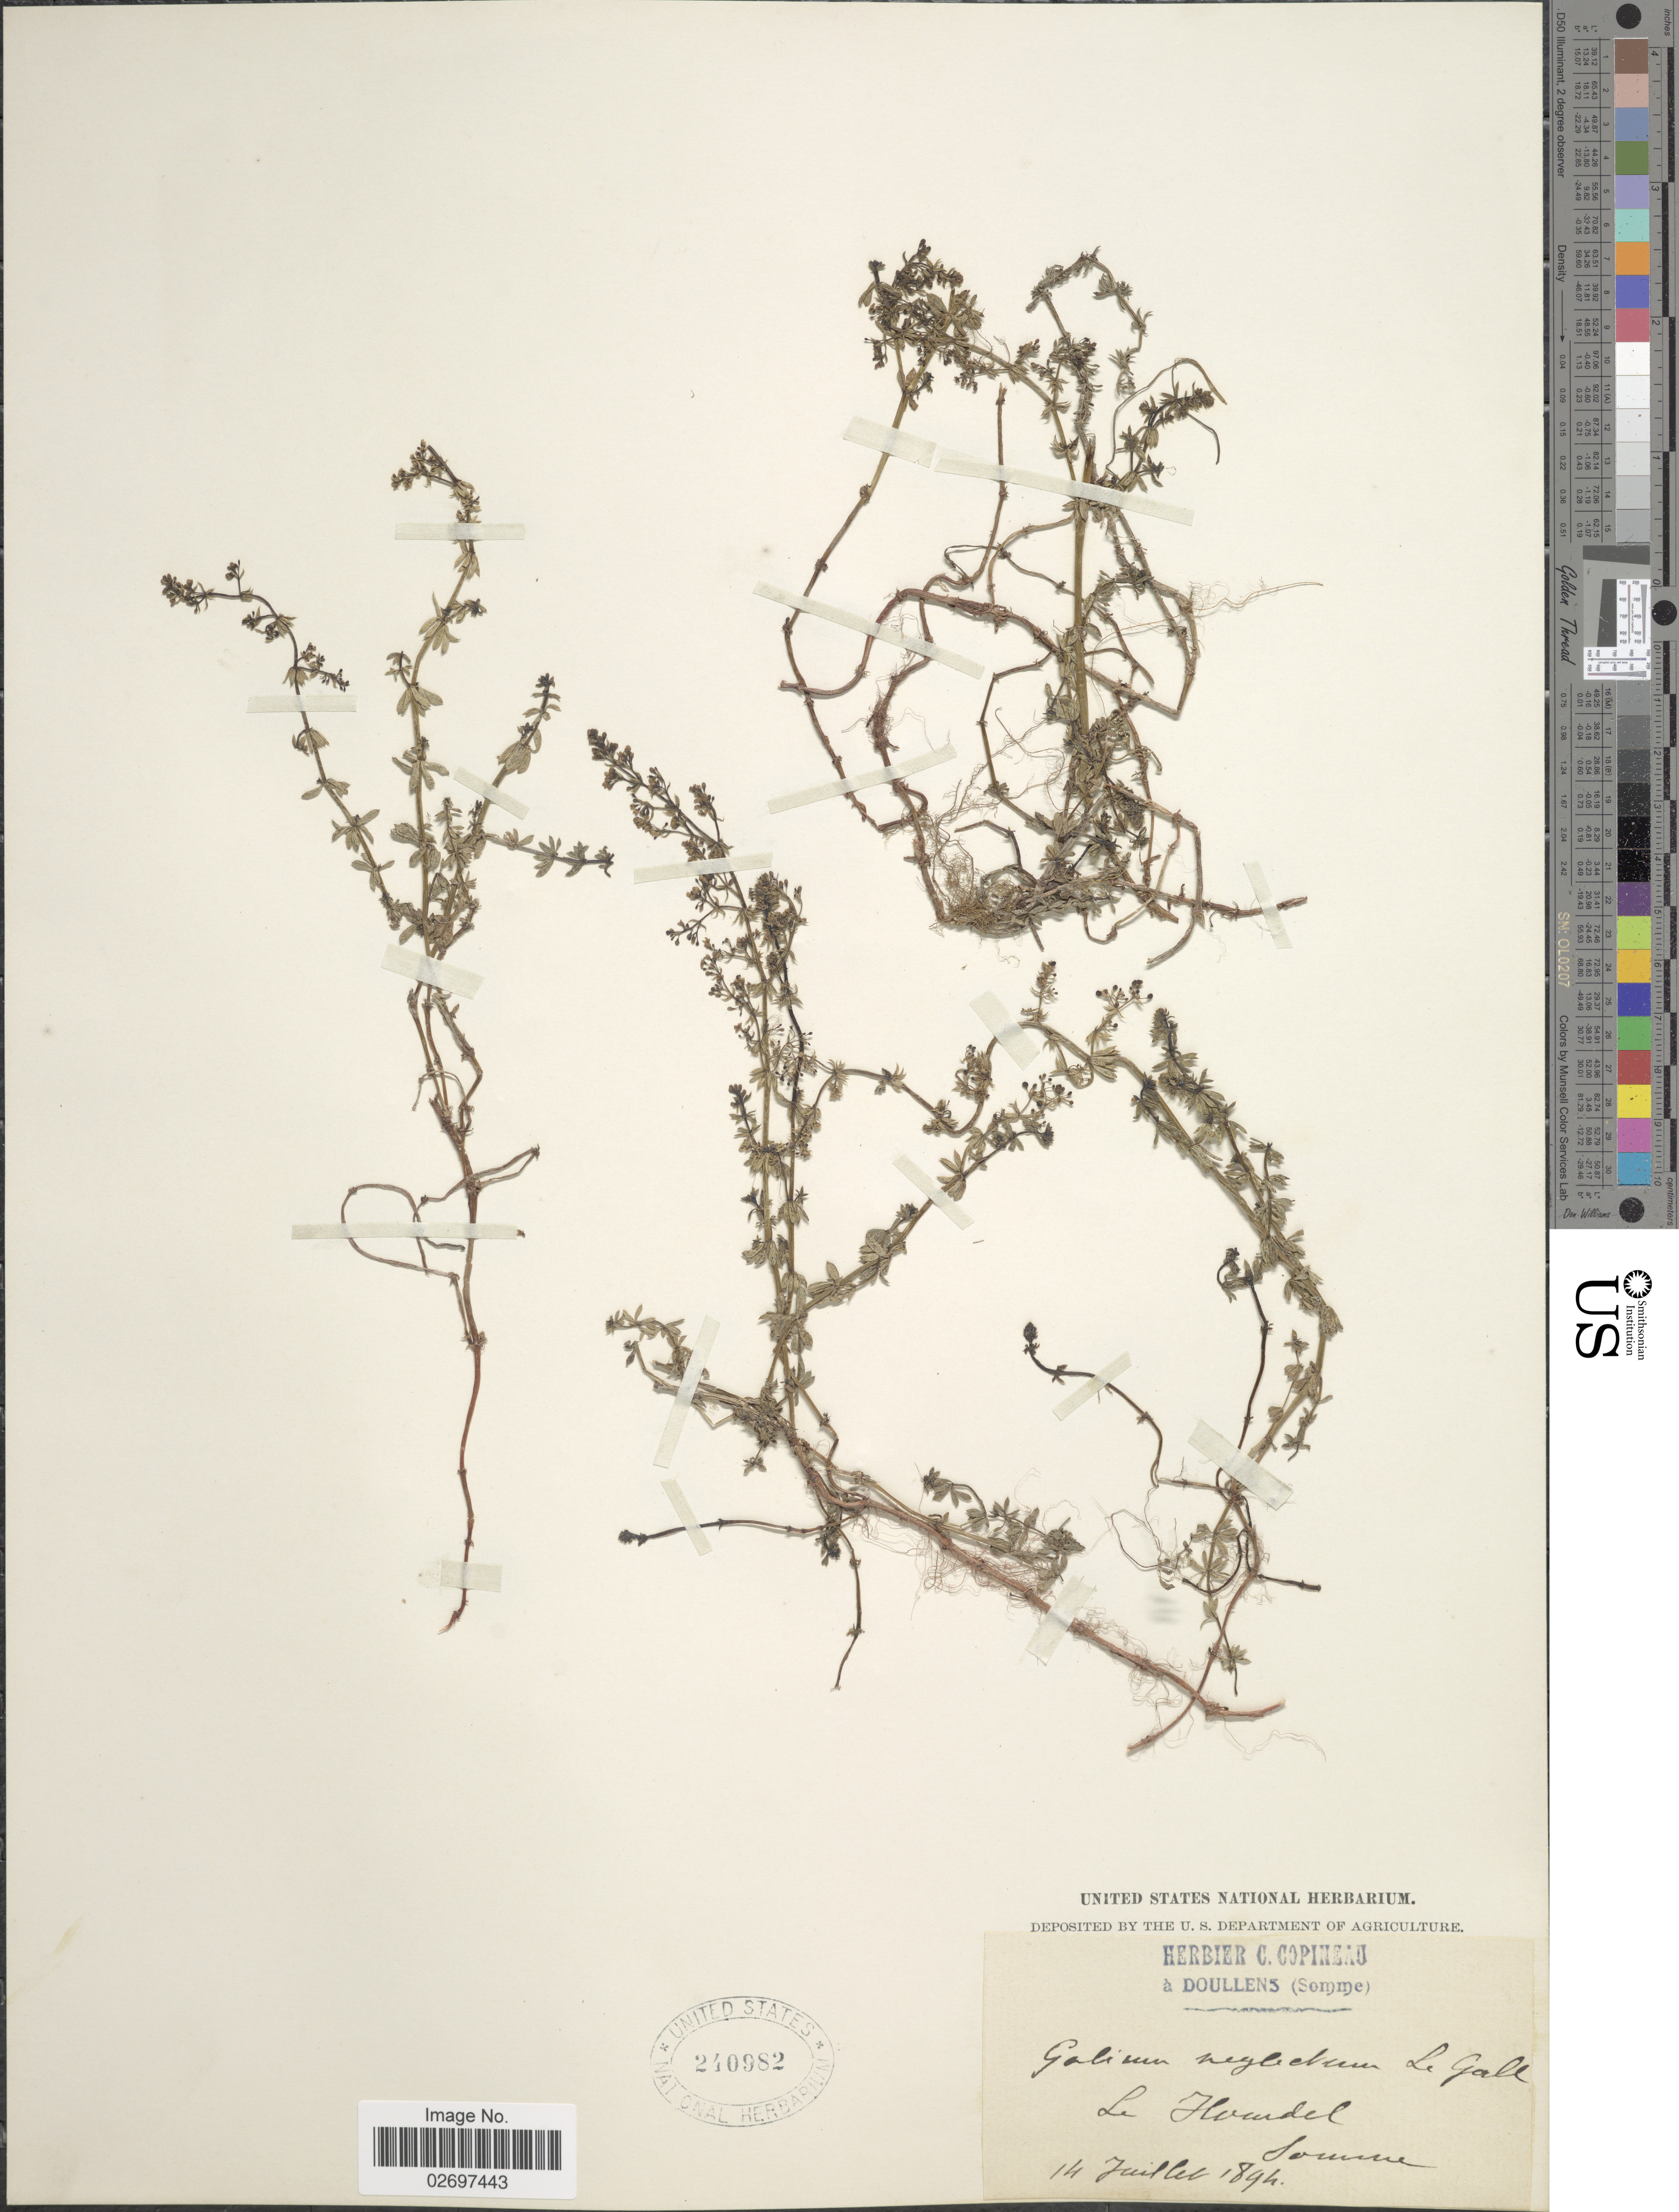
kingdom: Plantae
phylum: Tracheophyta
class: Magnoliopsida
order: Gentianales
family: Rubiaceae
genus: Galium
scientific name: Galium x neglectum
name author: Le Gall ex Gren.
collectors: ex herb. C. Copineau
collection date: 1894-07-14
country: France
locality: Le Houndel Somme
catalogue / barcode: US 240982